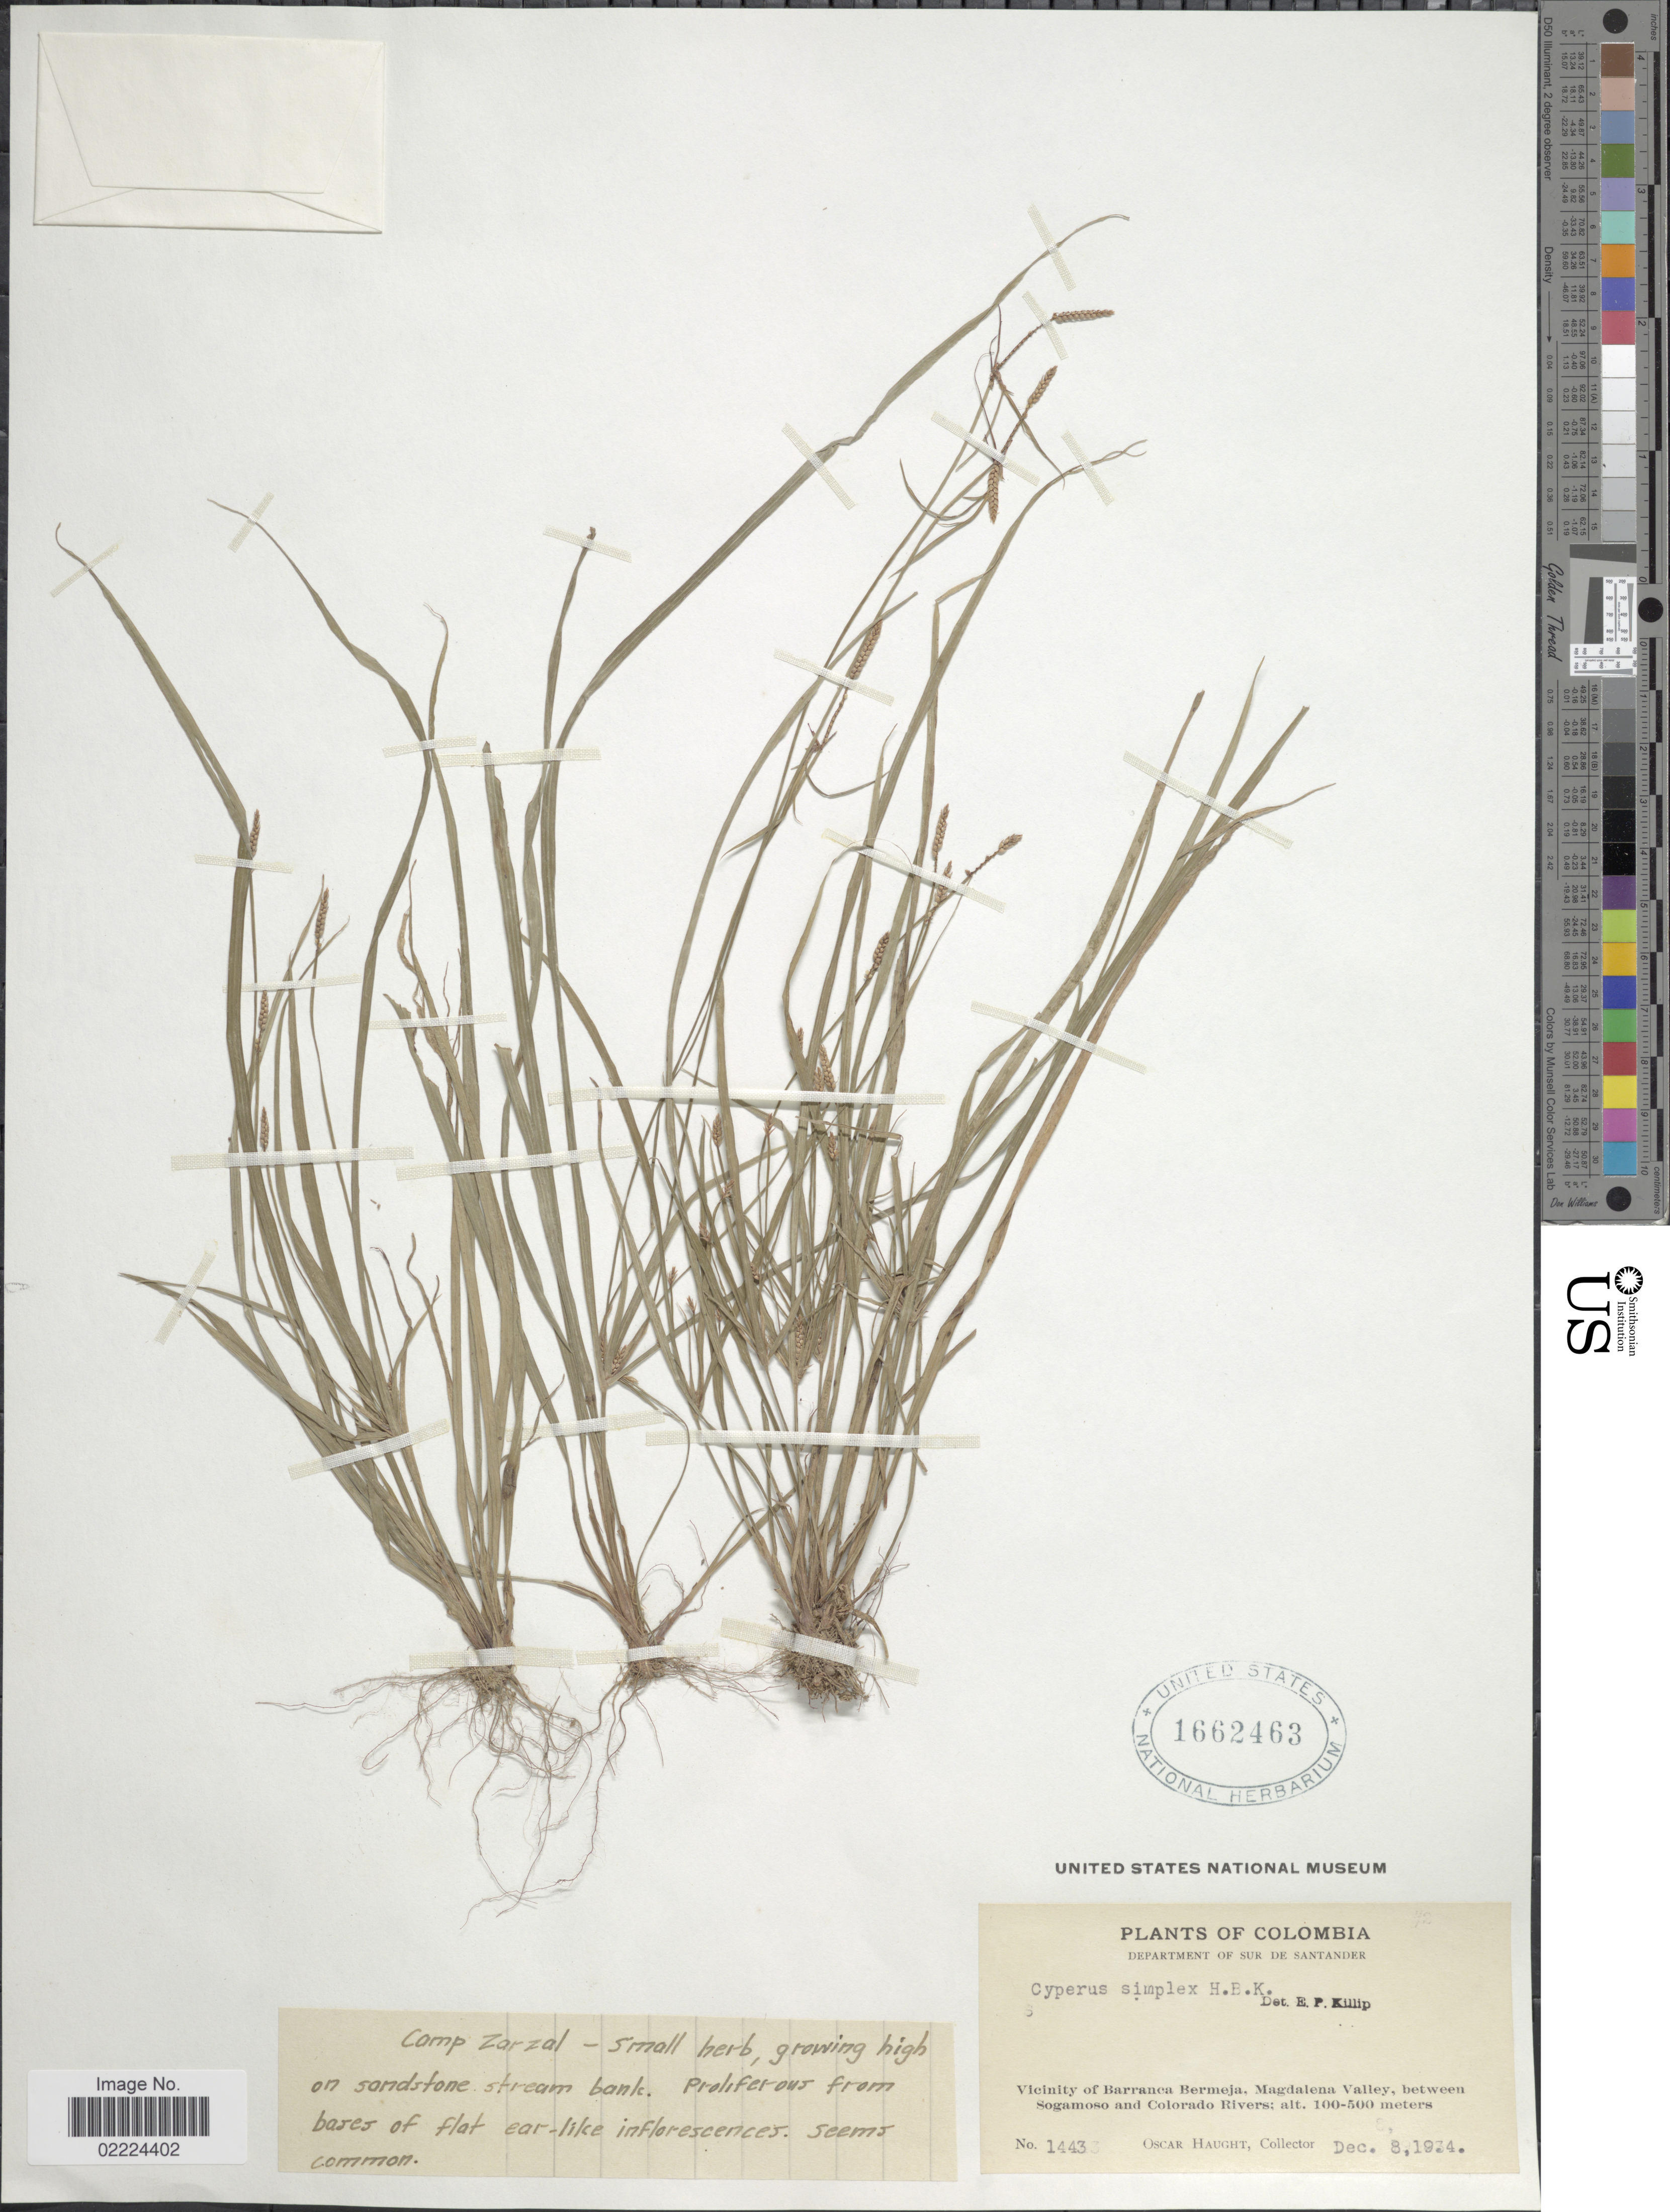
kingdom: Plantae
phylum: Tracheophyta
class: Liliopsida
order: Poales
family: Cyperaceae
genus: Cyperus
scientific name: Cyperus simplex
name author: Kunth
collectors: O. L. Haught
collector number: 1443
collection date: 1934-12-08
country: Colombia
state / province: Santander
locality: Vicinity of Barranca Bermeja, Magdalena Valley, between Sogamoso and Colorado Rivers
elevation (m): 100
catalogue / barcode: US 1662463